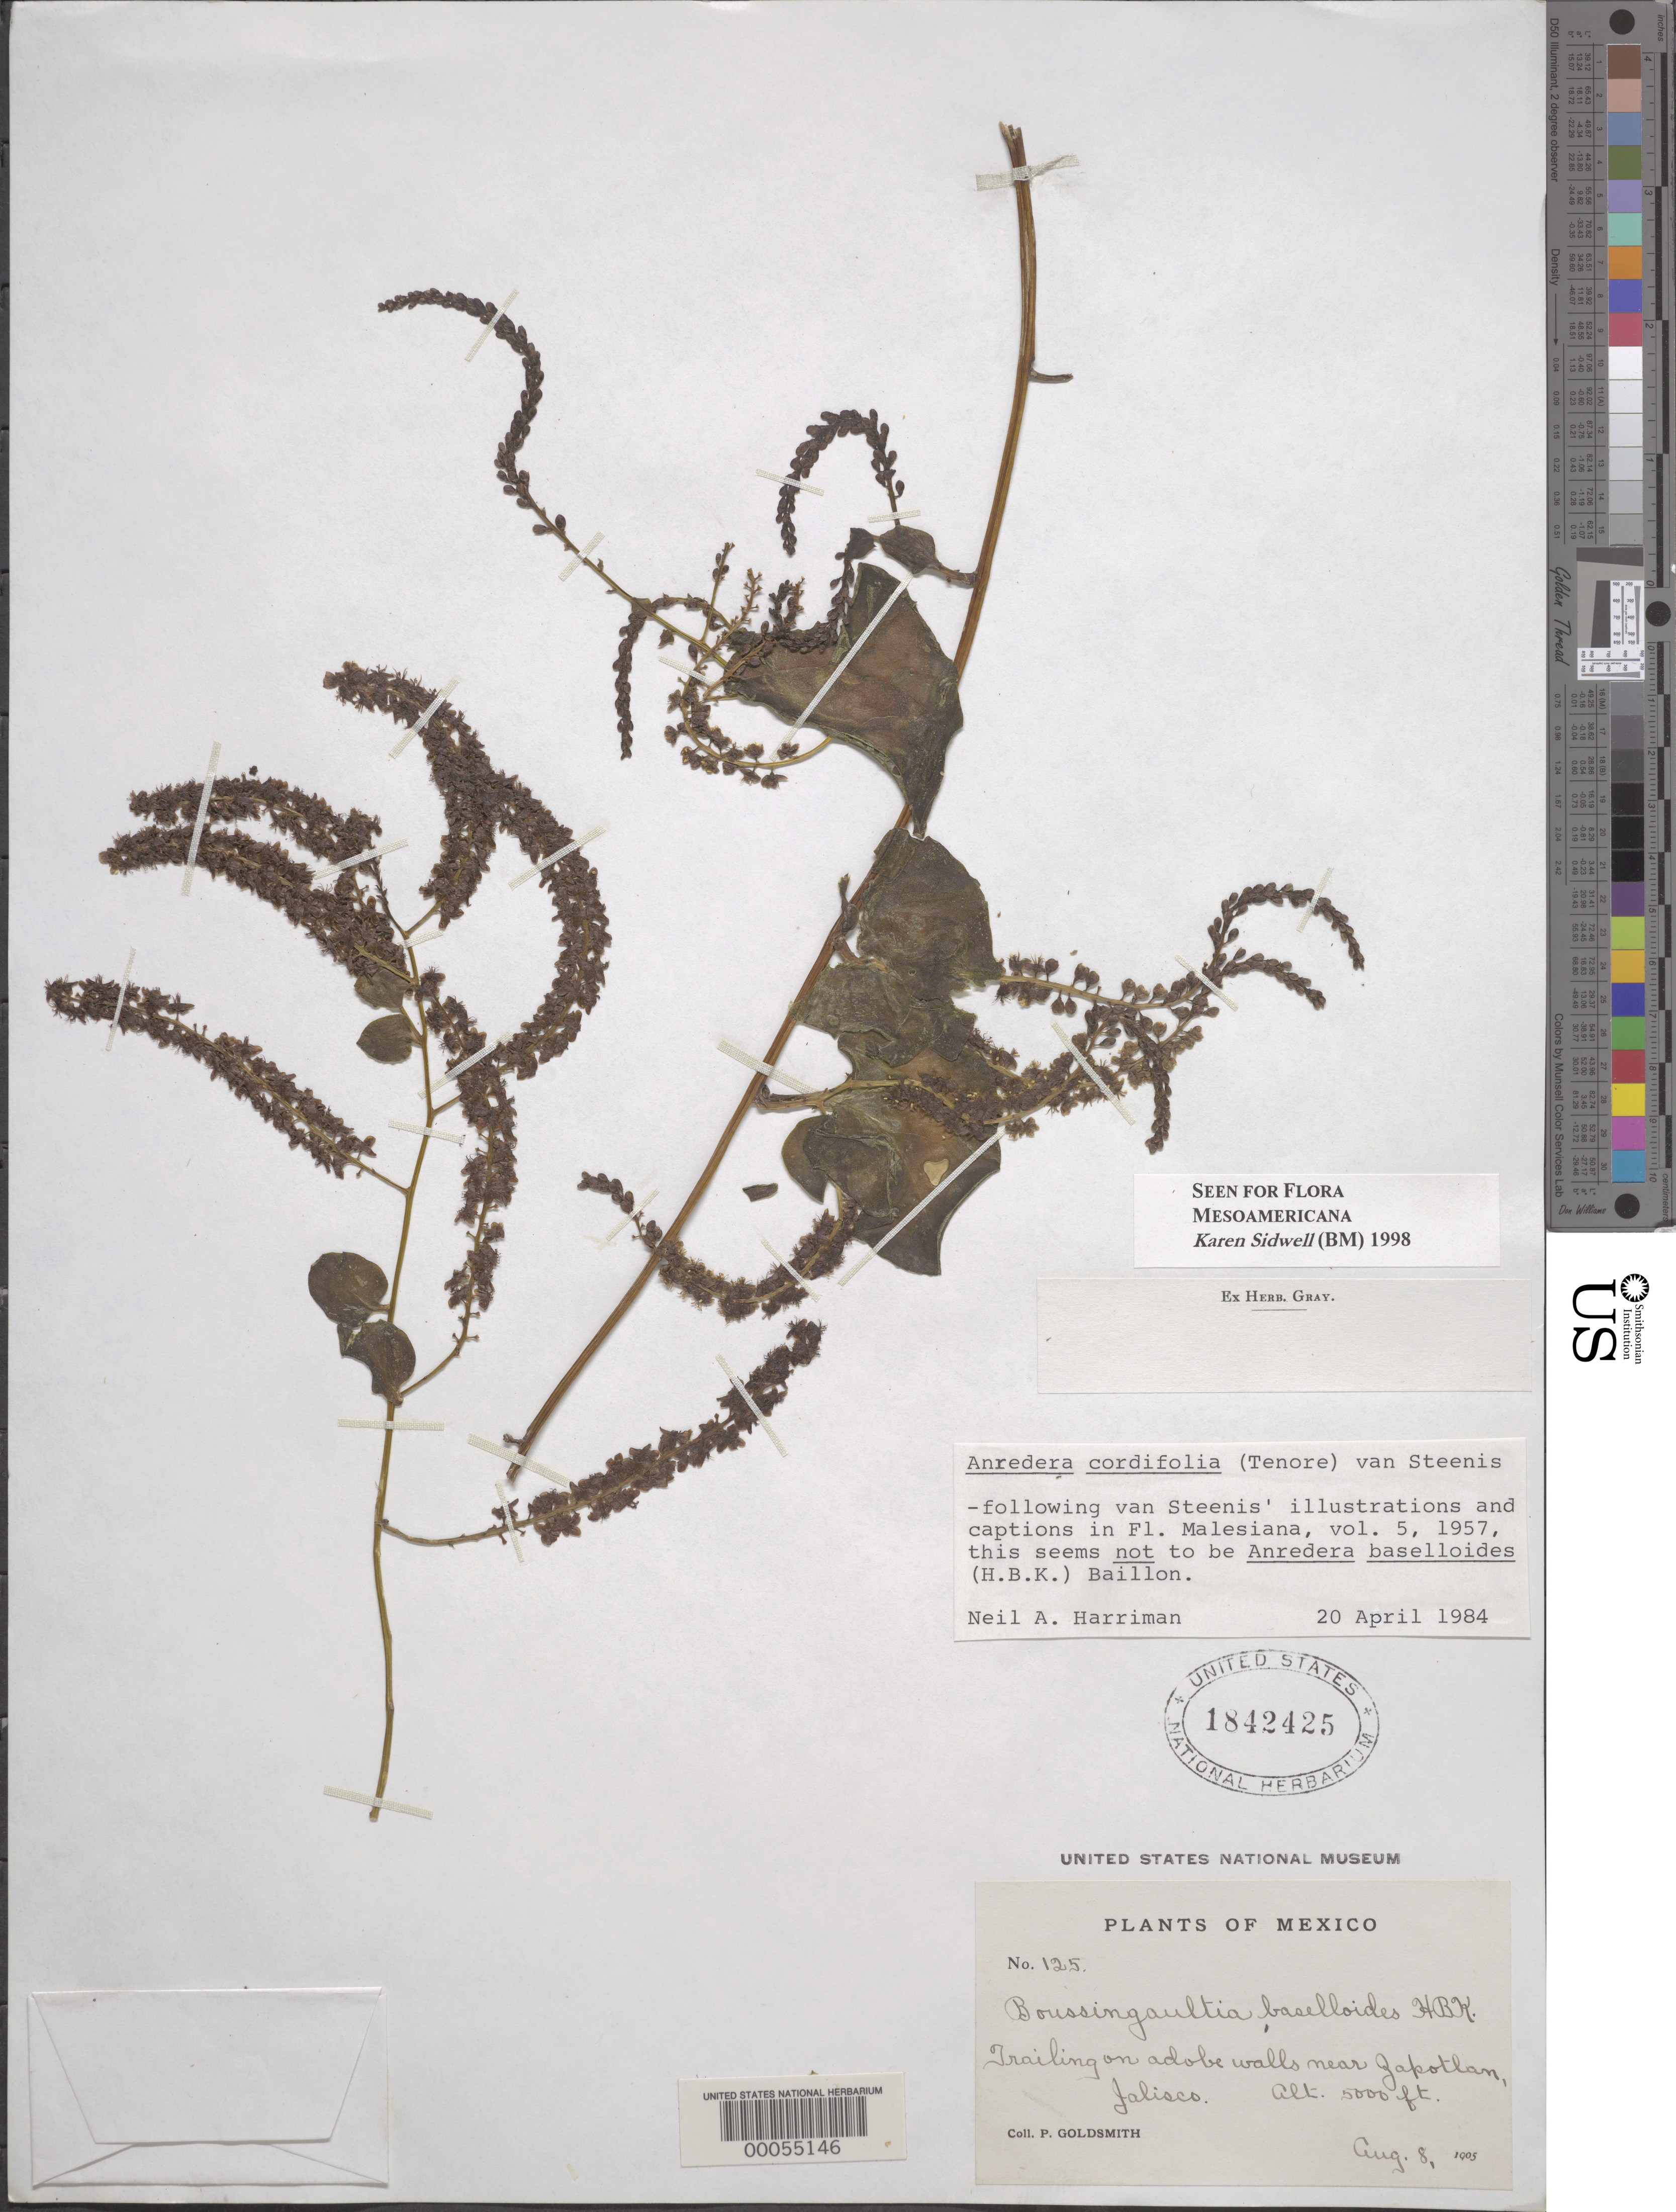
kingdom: Plantae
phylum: Tracheophyta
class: Magnoliopsida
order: Caryophyllales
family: Basellaceae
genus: Anredera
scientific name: Anredera cordifolia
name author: (Ten.) Steenis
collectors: P. Goldsmith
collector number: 125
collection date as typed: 08 Aug 1905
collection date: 1905-08-08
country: Mexico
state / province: Jalisco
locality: Near Zapotlan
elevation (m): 1524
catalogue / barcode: US 1842425